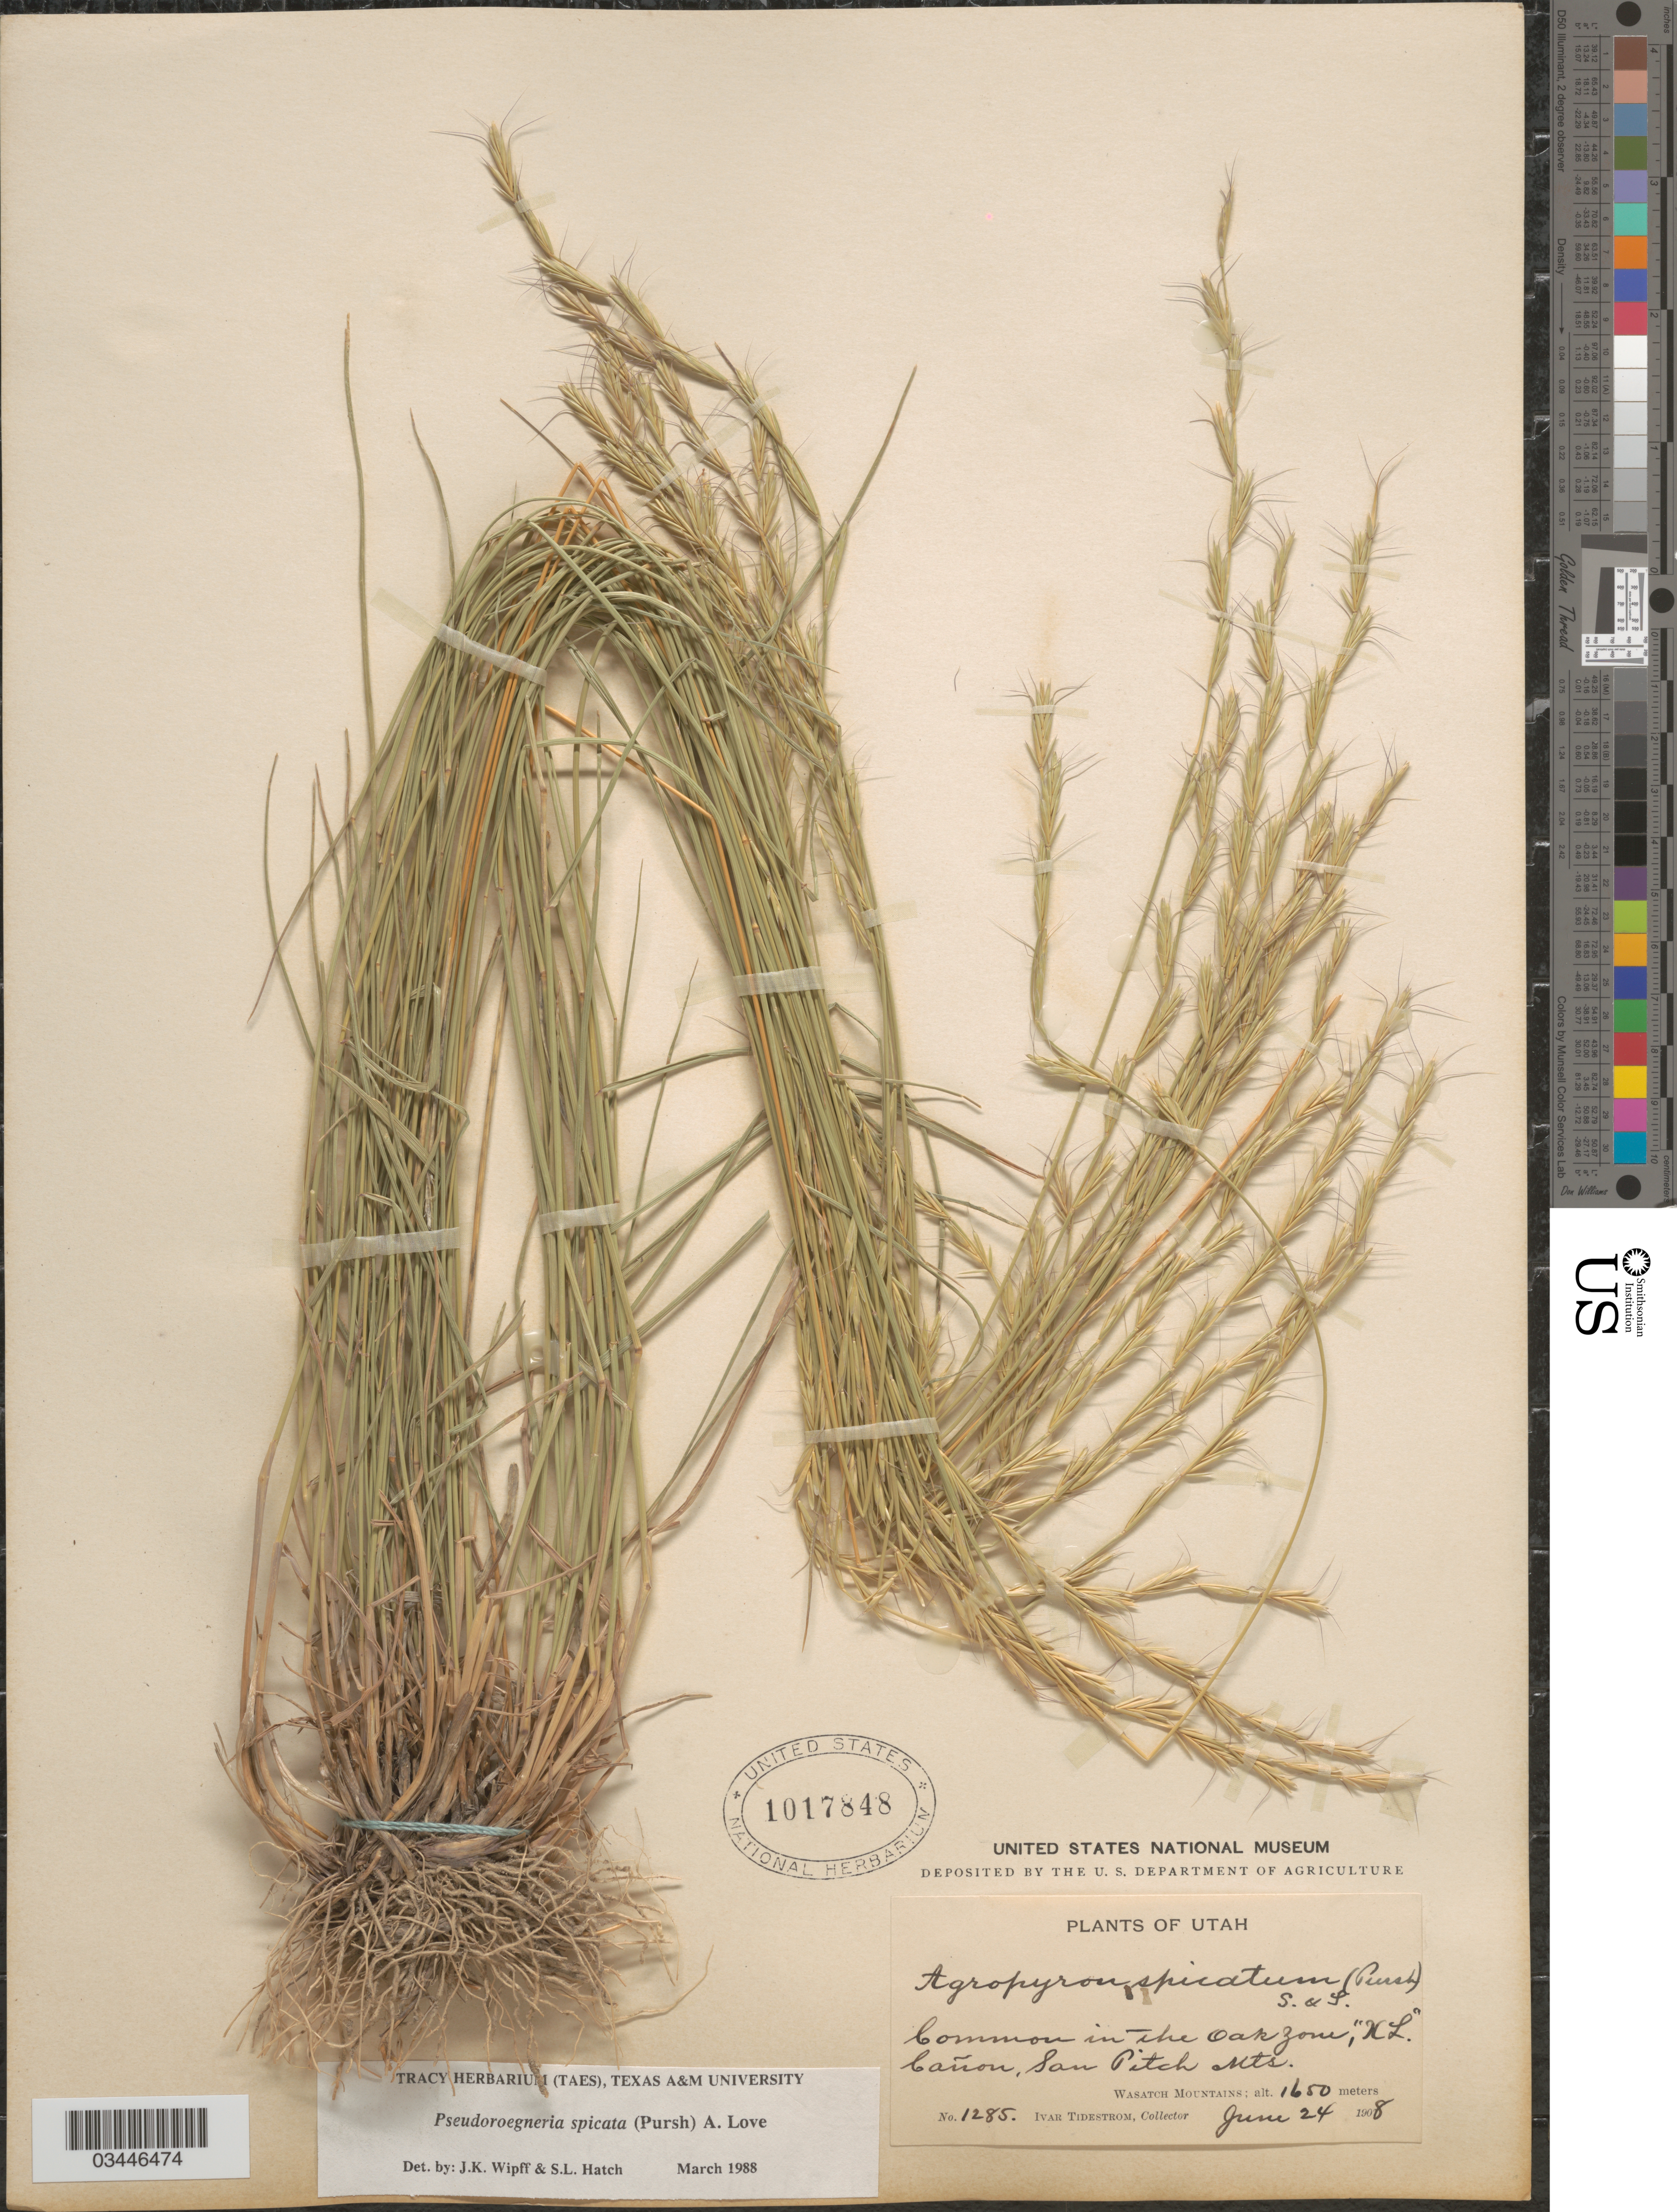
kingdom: Plantae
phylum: Tracheophyta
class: Liliopsida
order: Poales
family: Poaceae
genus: Pseudoroegneria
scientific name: Pseudoroegneria spicata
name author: (Pursh) Á. Löve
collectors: I. F. Tidestrom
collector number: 1285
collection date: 1908-06-24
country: United States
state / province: Utah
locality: Common in the oak zone, "XL." Cañon, San Pitch Mts. Wasatch Mountains.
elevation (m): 1650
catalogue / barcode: US 1017848